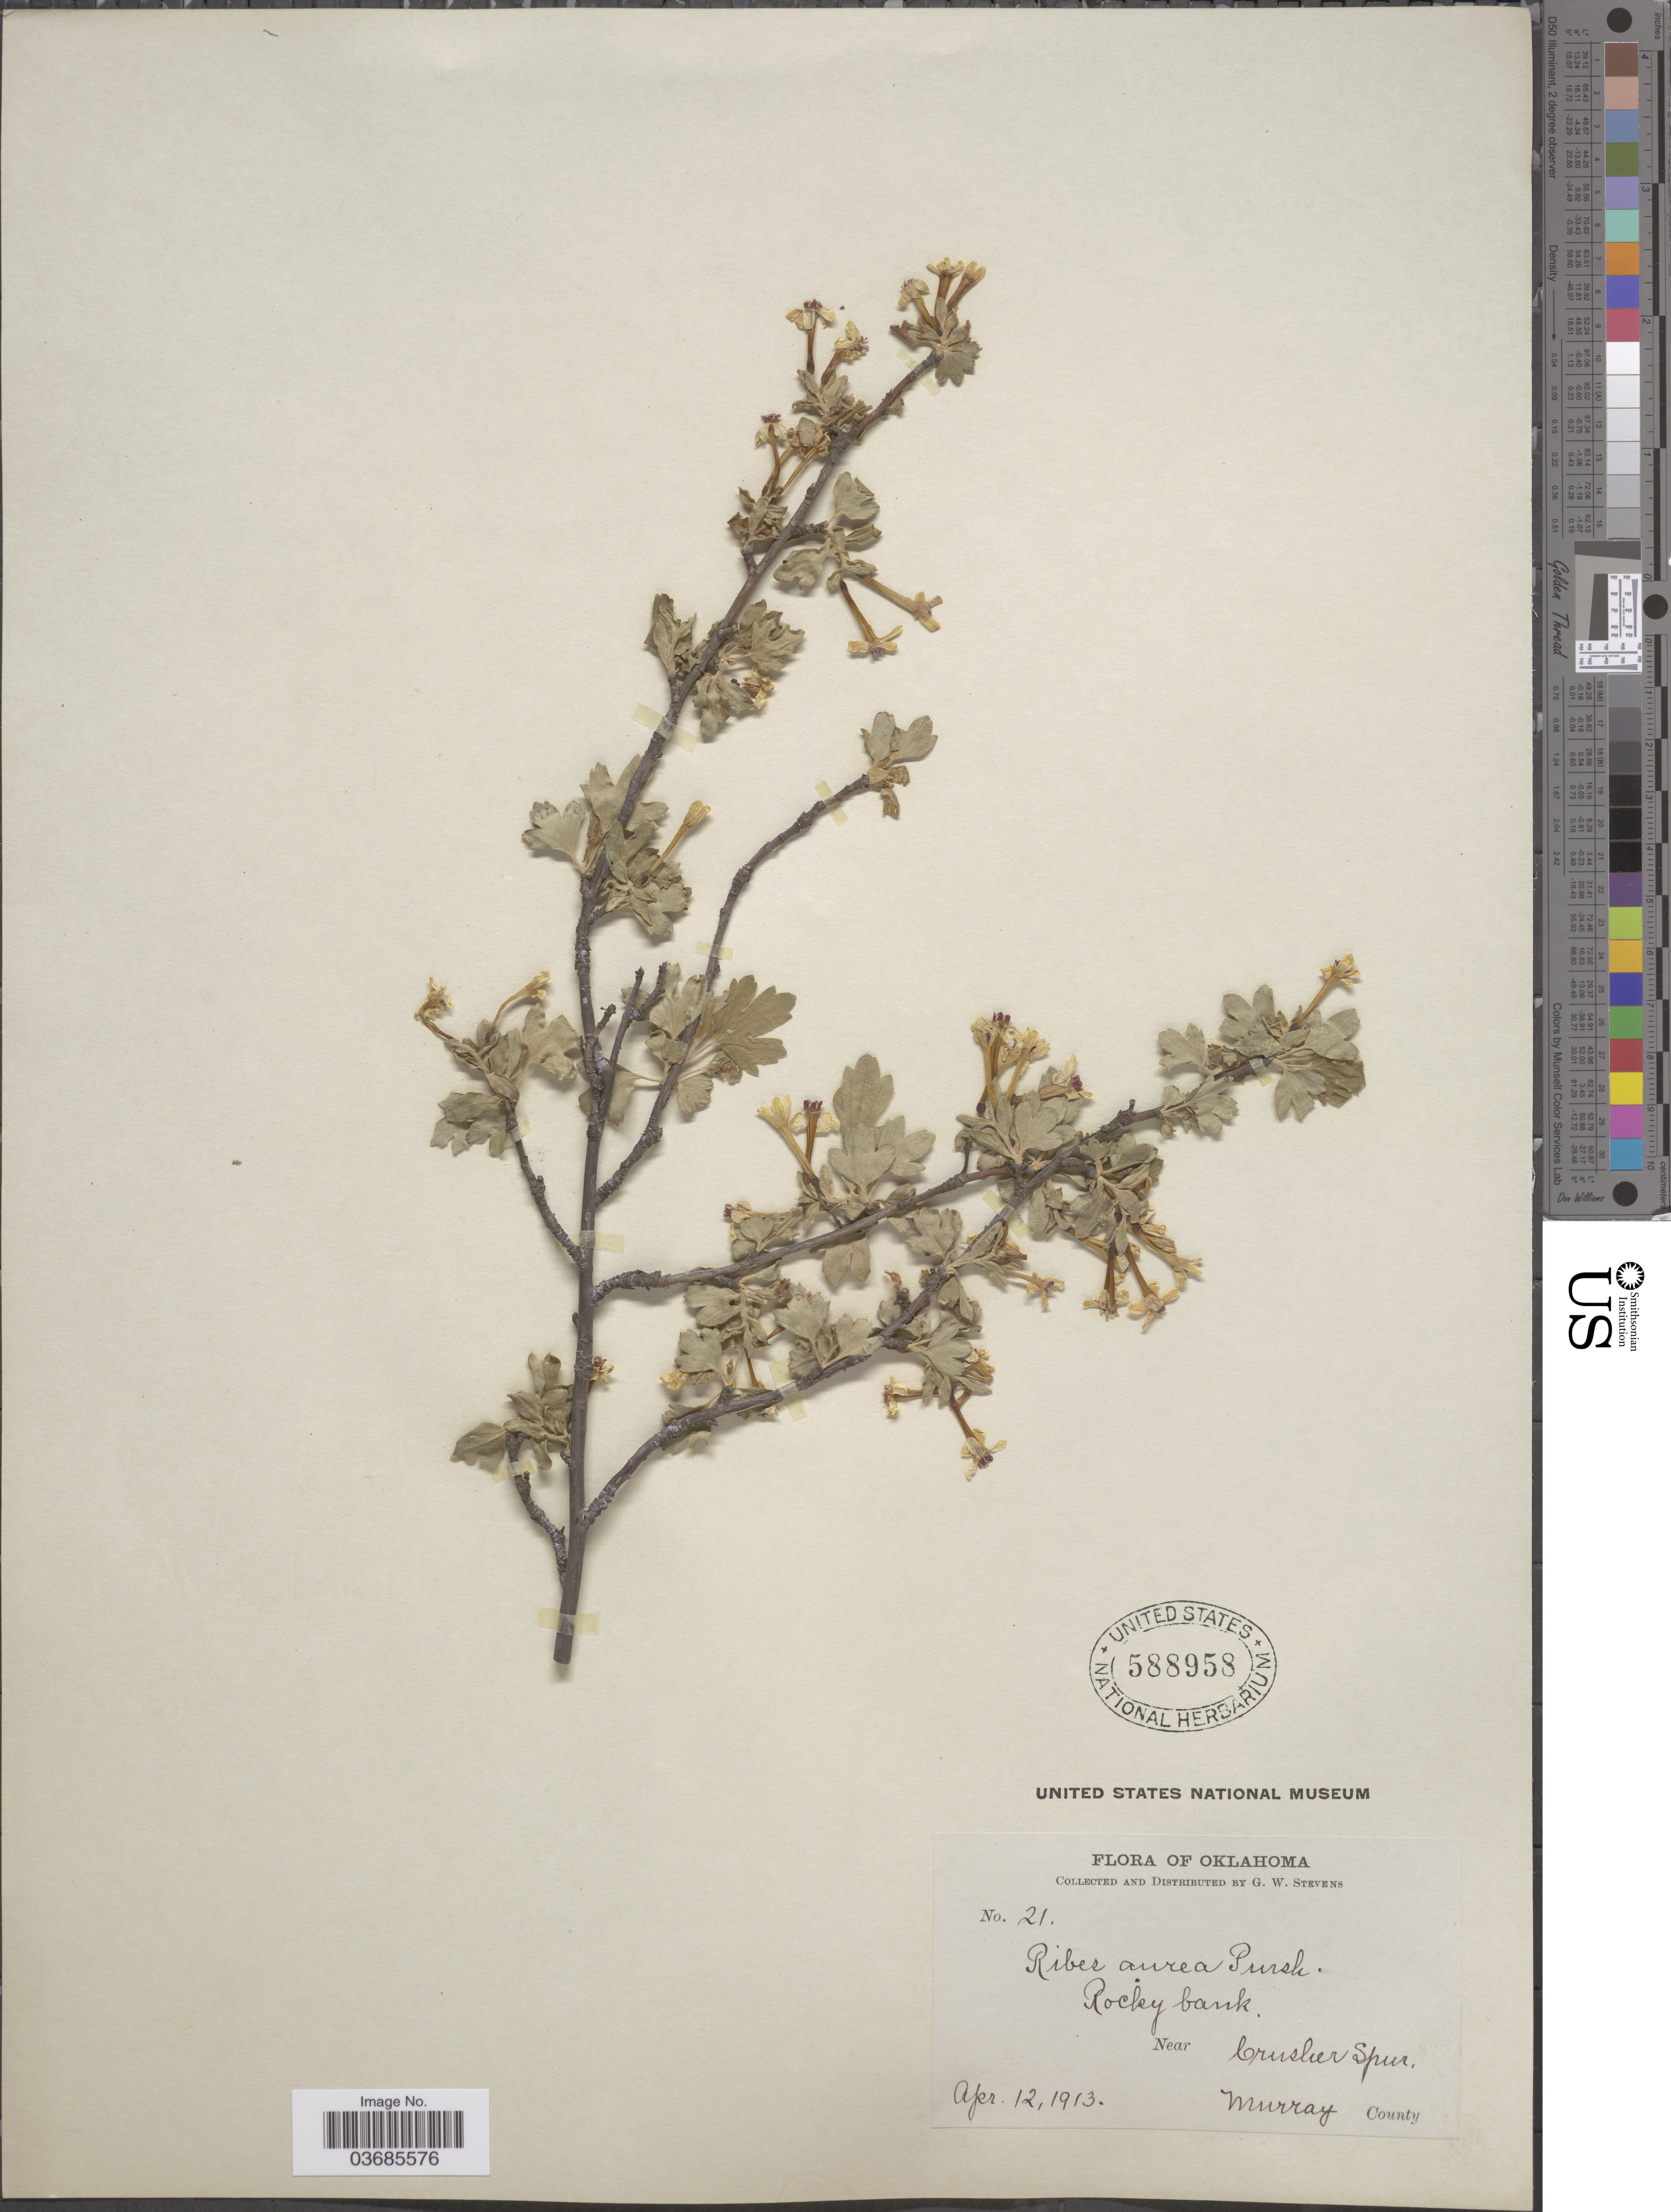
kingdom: Plantae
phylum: Tracheophyta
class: Magnoliopsida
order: Saxifragales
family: Grossulariaceae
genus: Ribes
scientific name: Ribes aureum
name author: Pursh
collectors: G. W. Stevens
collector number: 21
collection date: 1913-04-12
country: United States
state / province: Oklahoma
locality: Near Crusher Spur. Murray County.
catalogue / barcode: US 588958